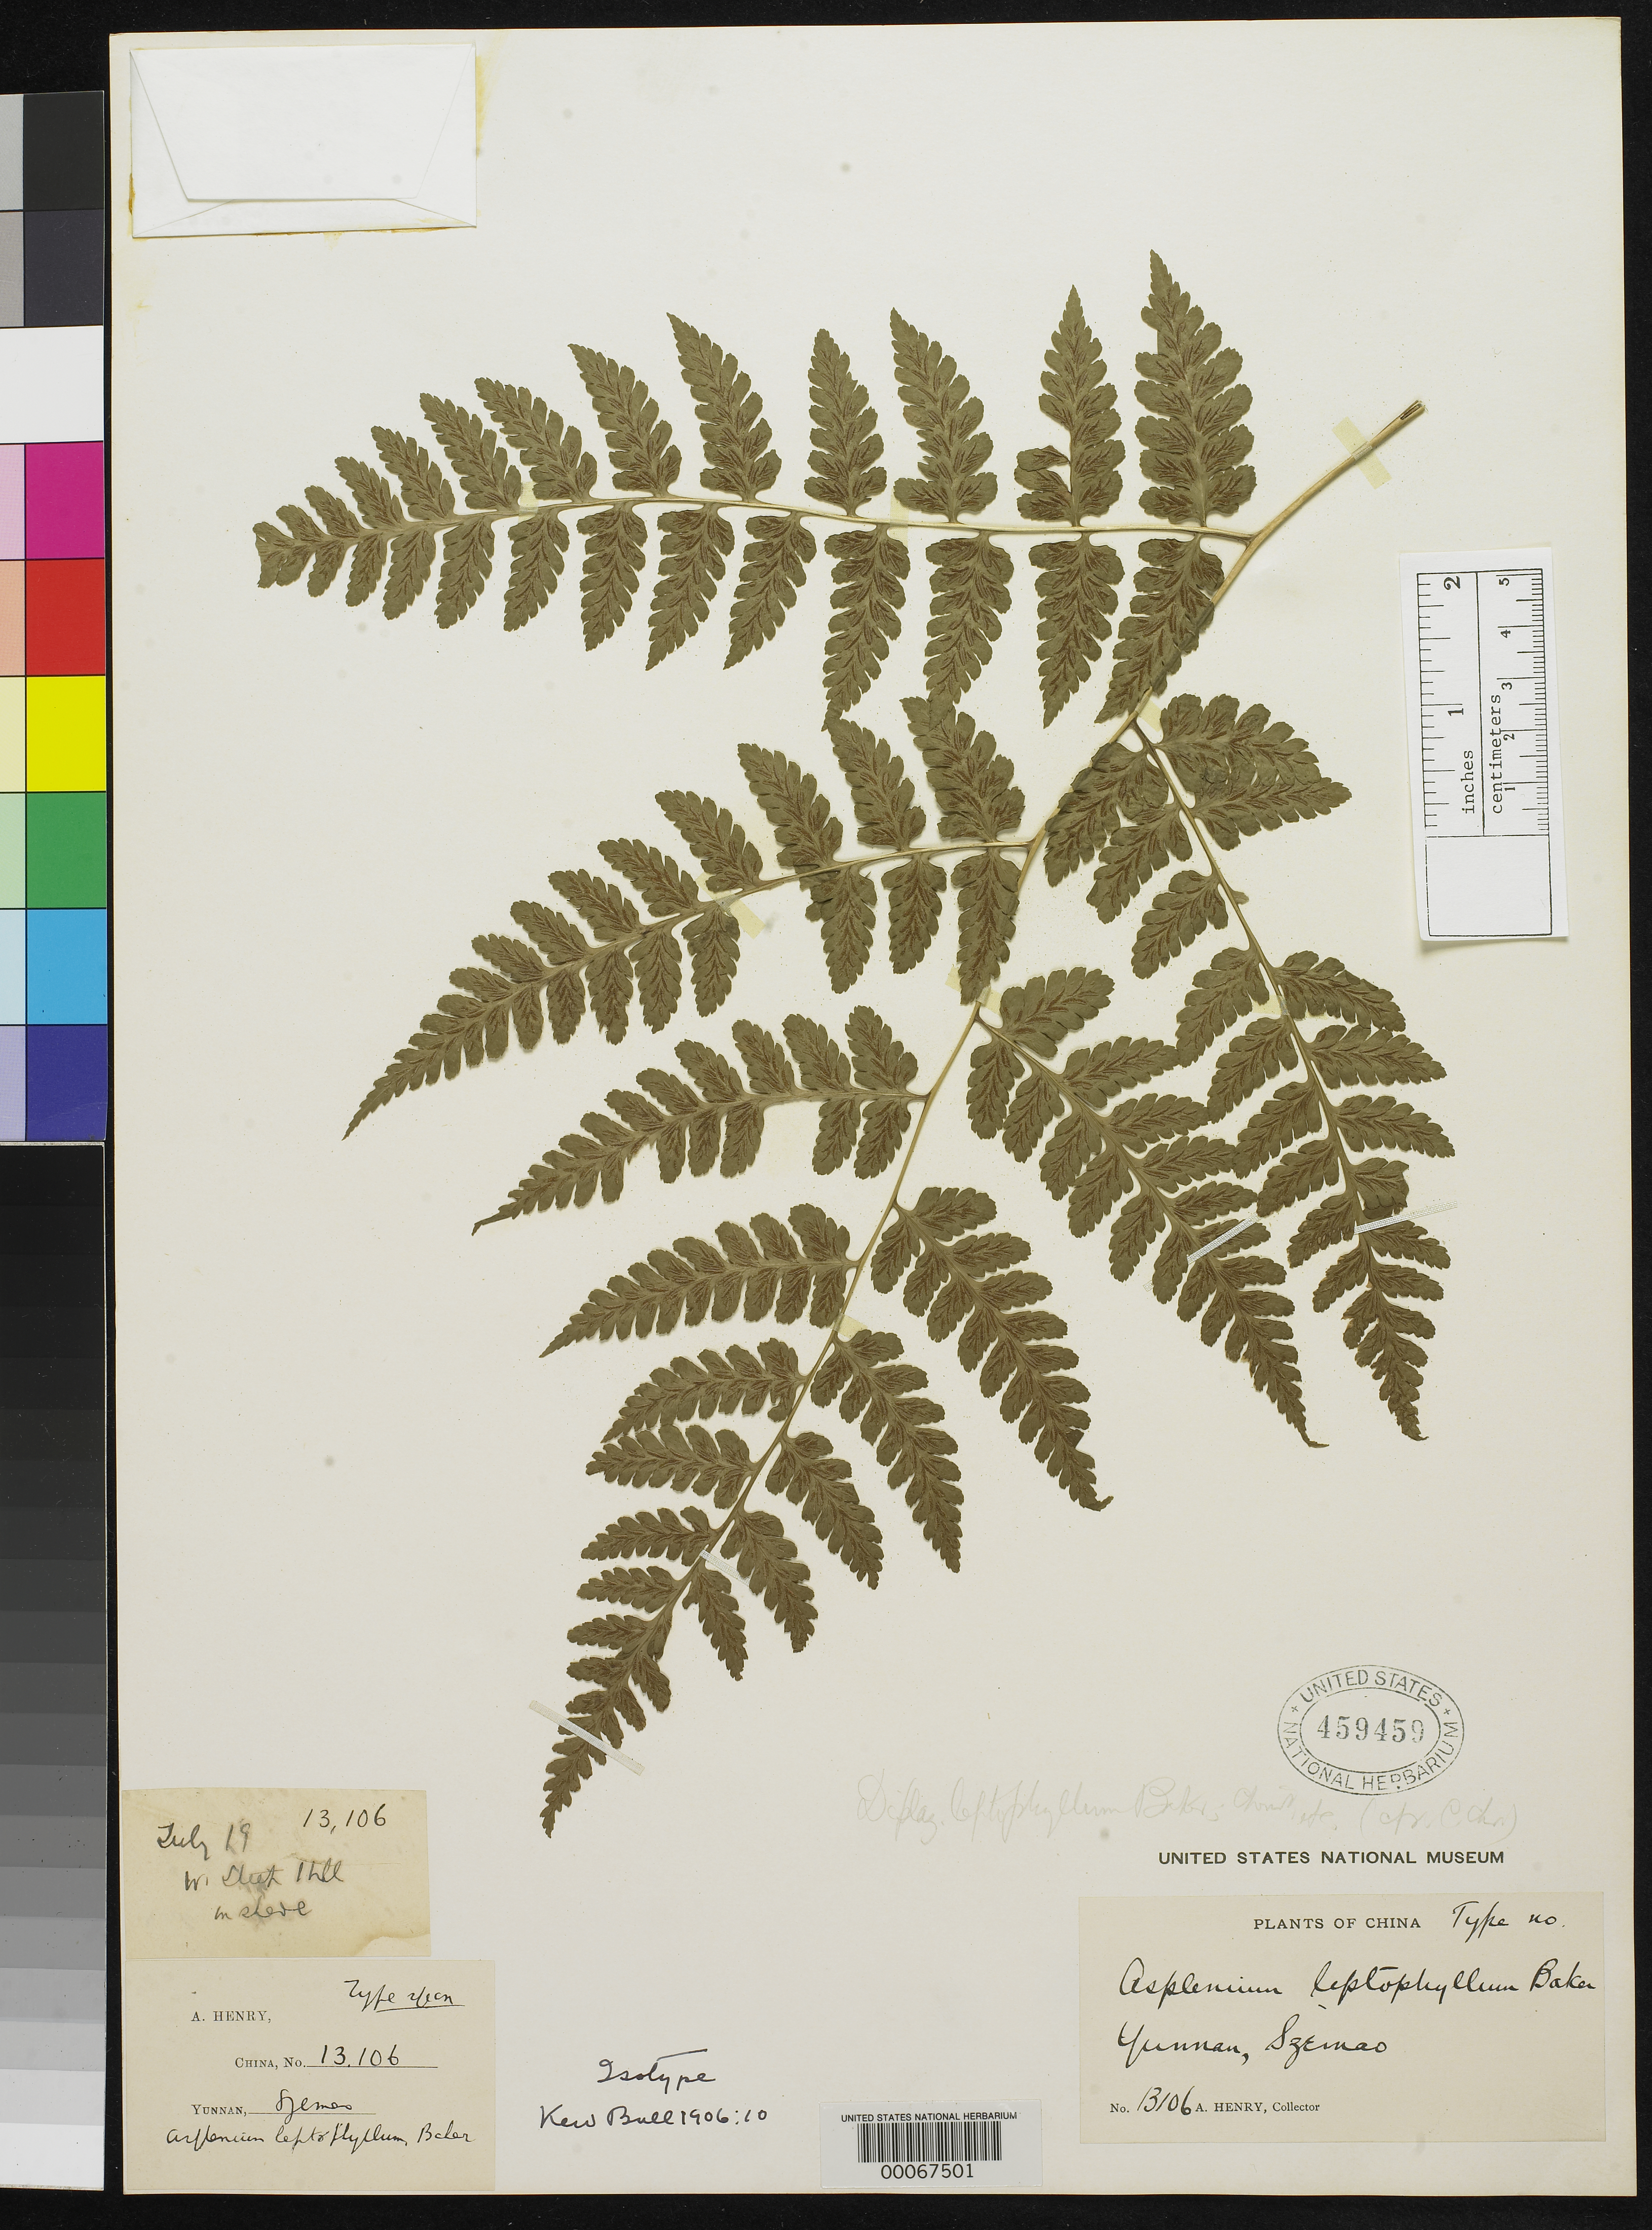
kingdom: Plantae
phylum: Tracheophyta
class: Polypodiopsida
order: Polypodiales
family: Aspleniaceae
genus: Asplenium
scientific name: Asplenium leptophyllum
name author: Baker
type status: Type Collection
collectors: A. Henry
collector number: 13106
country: China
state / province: Yunnan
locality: Yunnan, Mengtze.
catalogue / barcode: US 459459